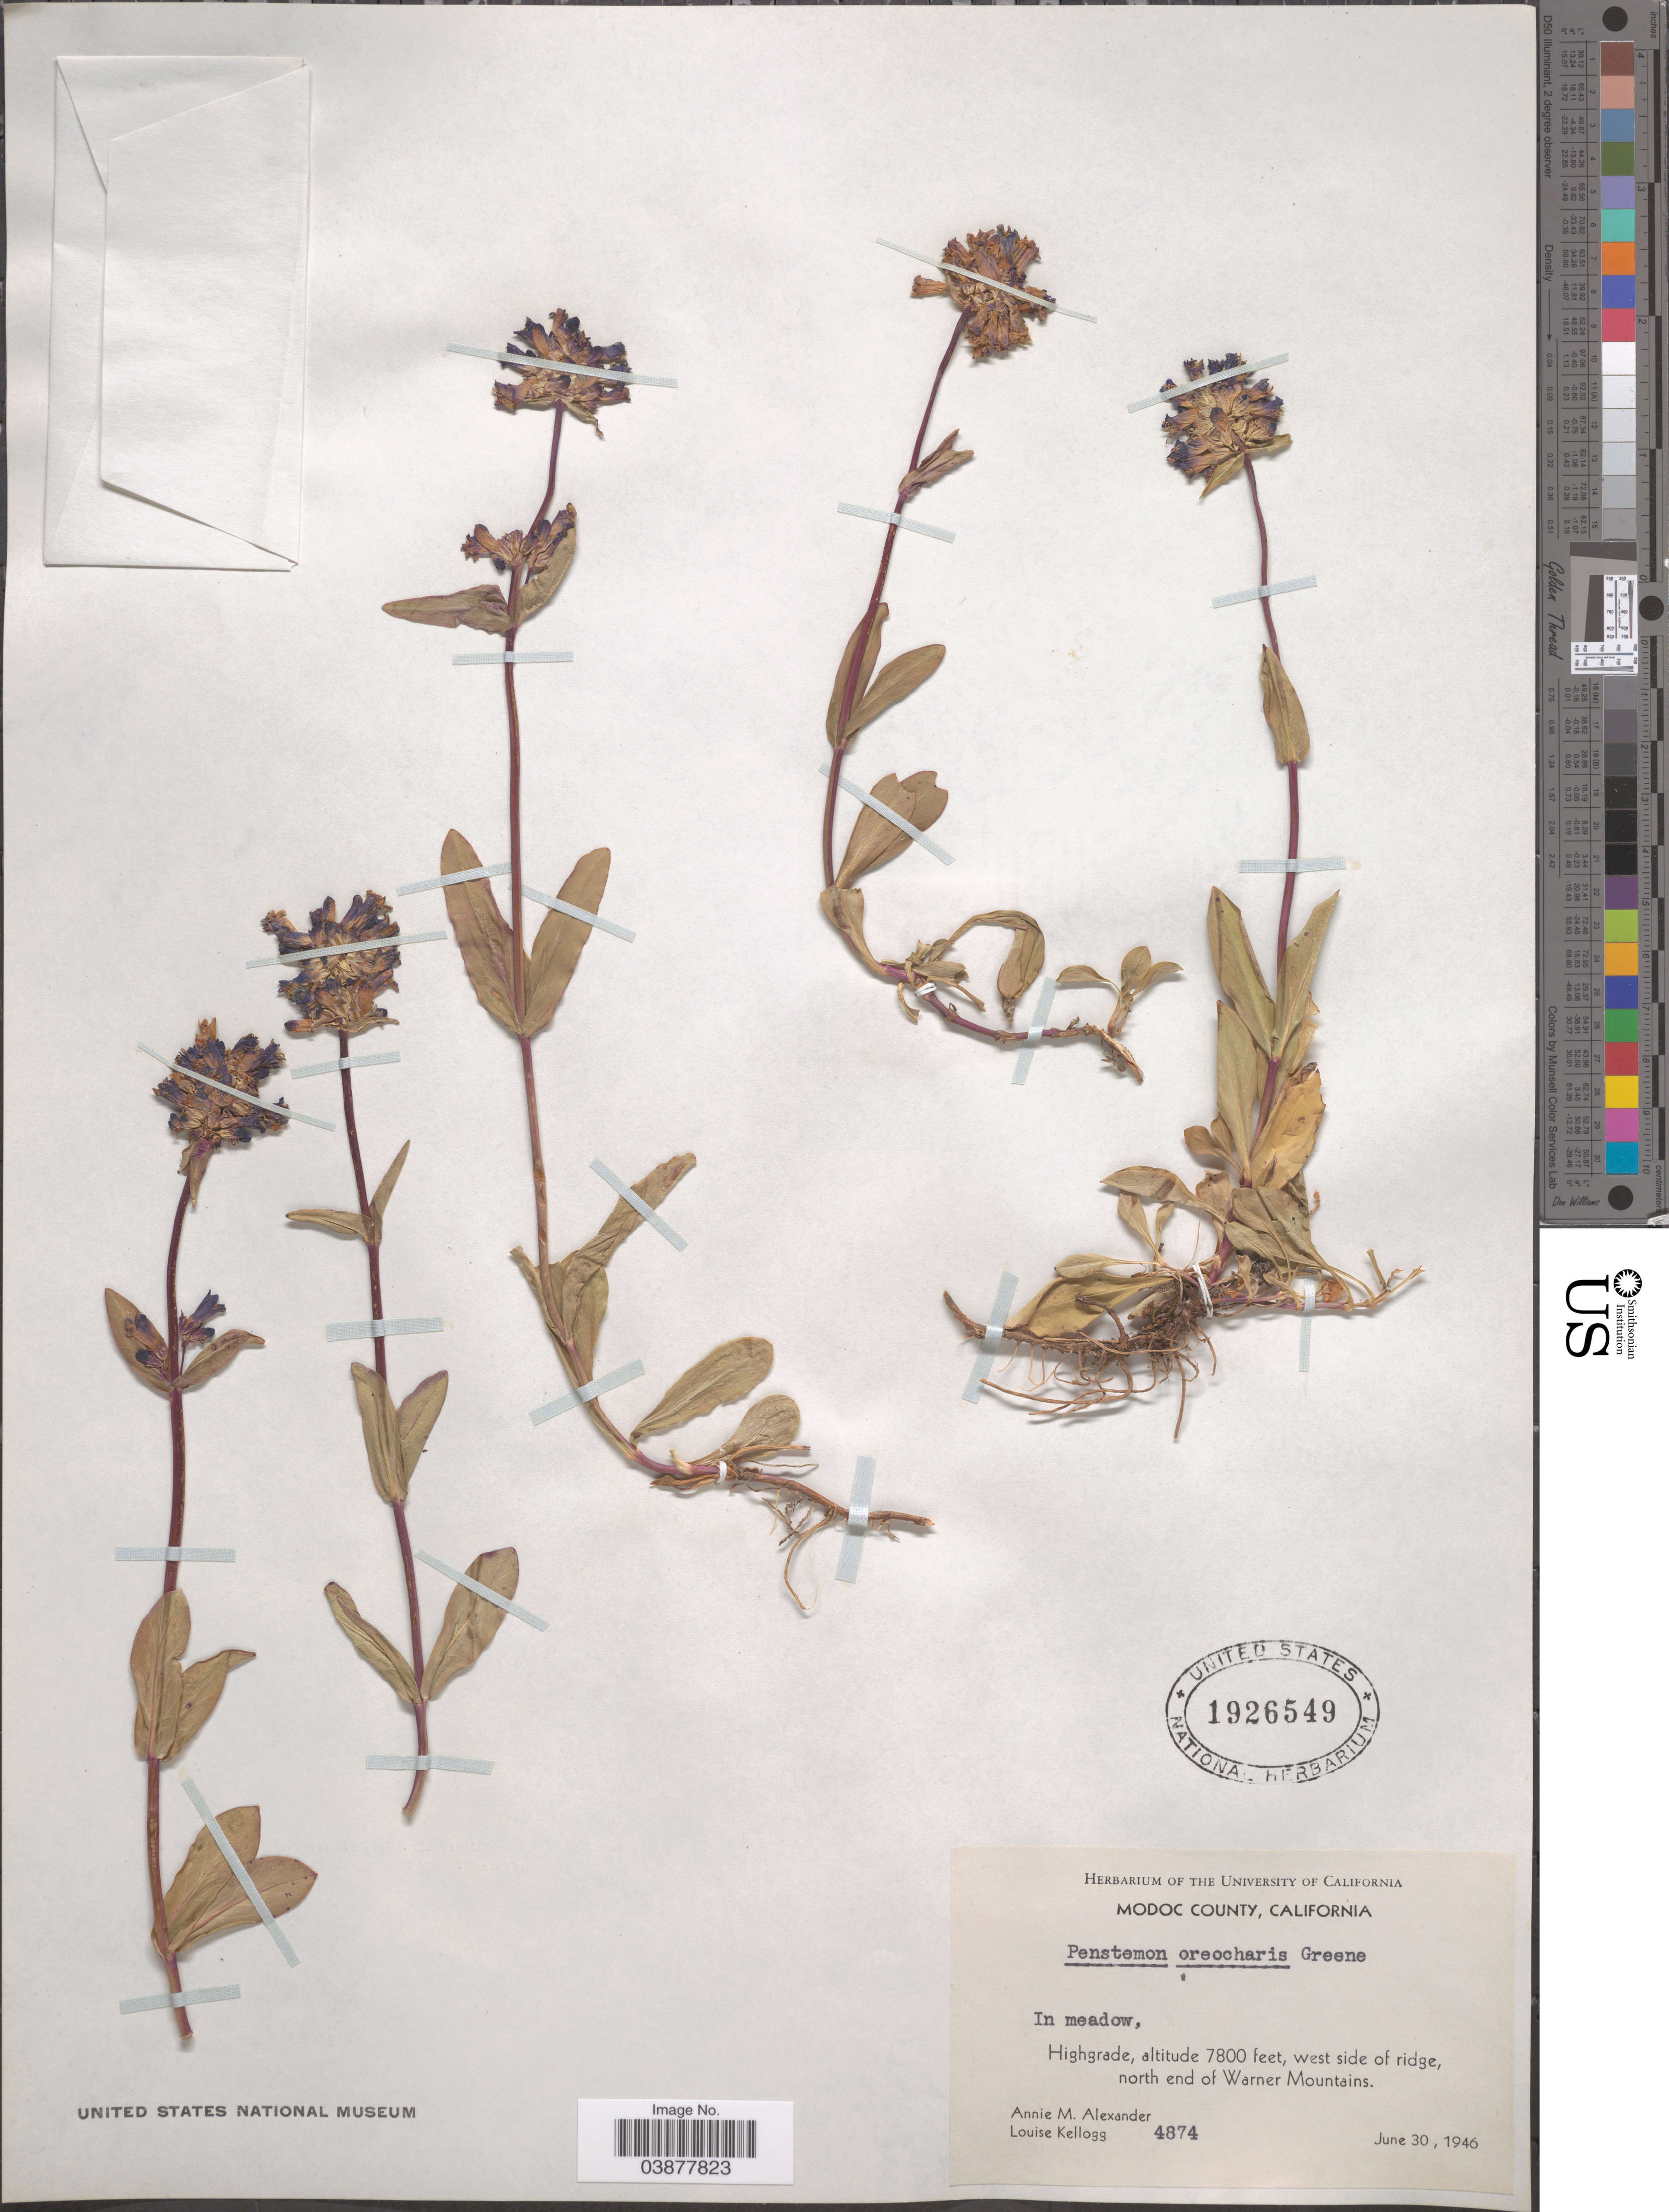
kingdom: Plantae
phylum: Tracheophyta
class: Magnoliopsida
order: Lamiales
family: Plantaginaceae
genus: Penstemon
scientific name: Penstemon rydbergii var. oreocharis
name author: (Greene) N.H. Holmgren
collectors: A. M. Alexander & L. Kellogg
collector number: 4874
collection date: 1946-06-30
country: United States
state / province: California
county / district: Modoc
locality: Modoc County. Highgrade, west side of ridge, north end of Warner Mountains.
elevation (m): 2377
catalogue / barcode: US 1926549